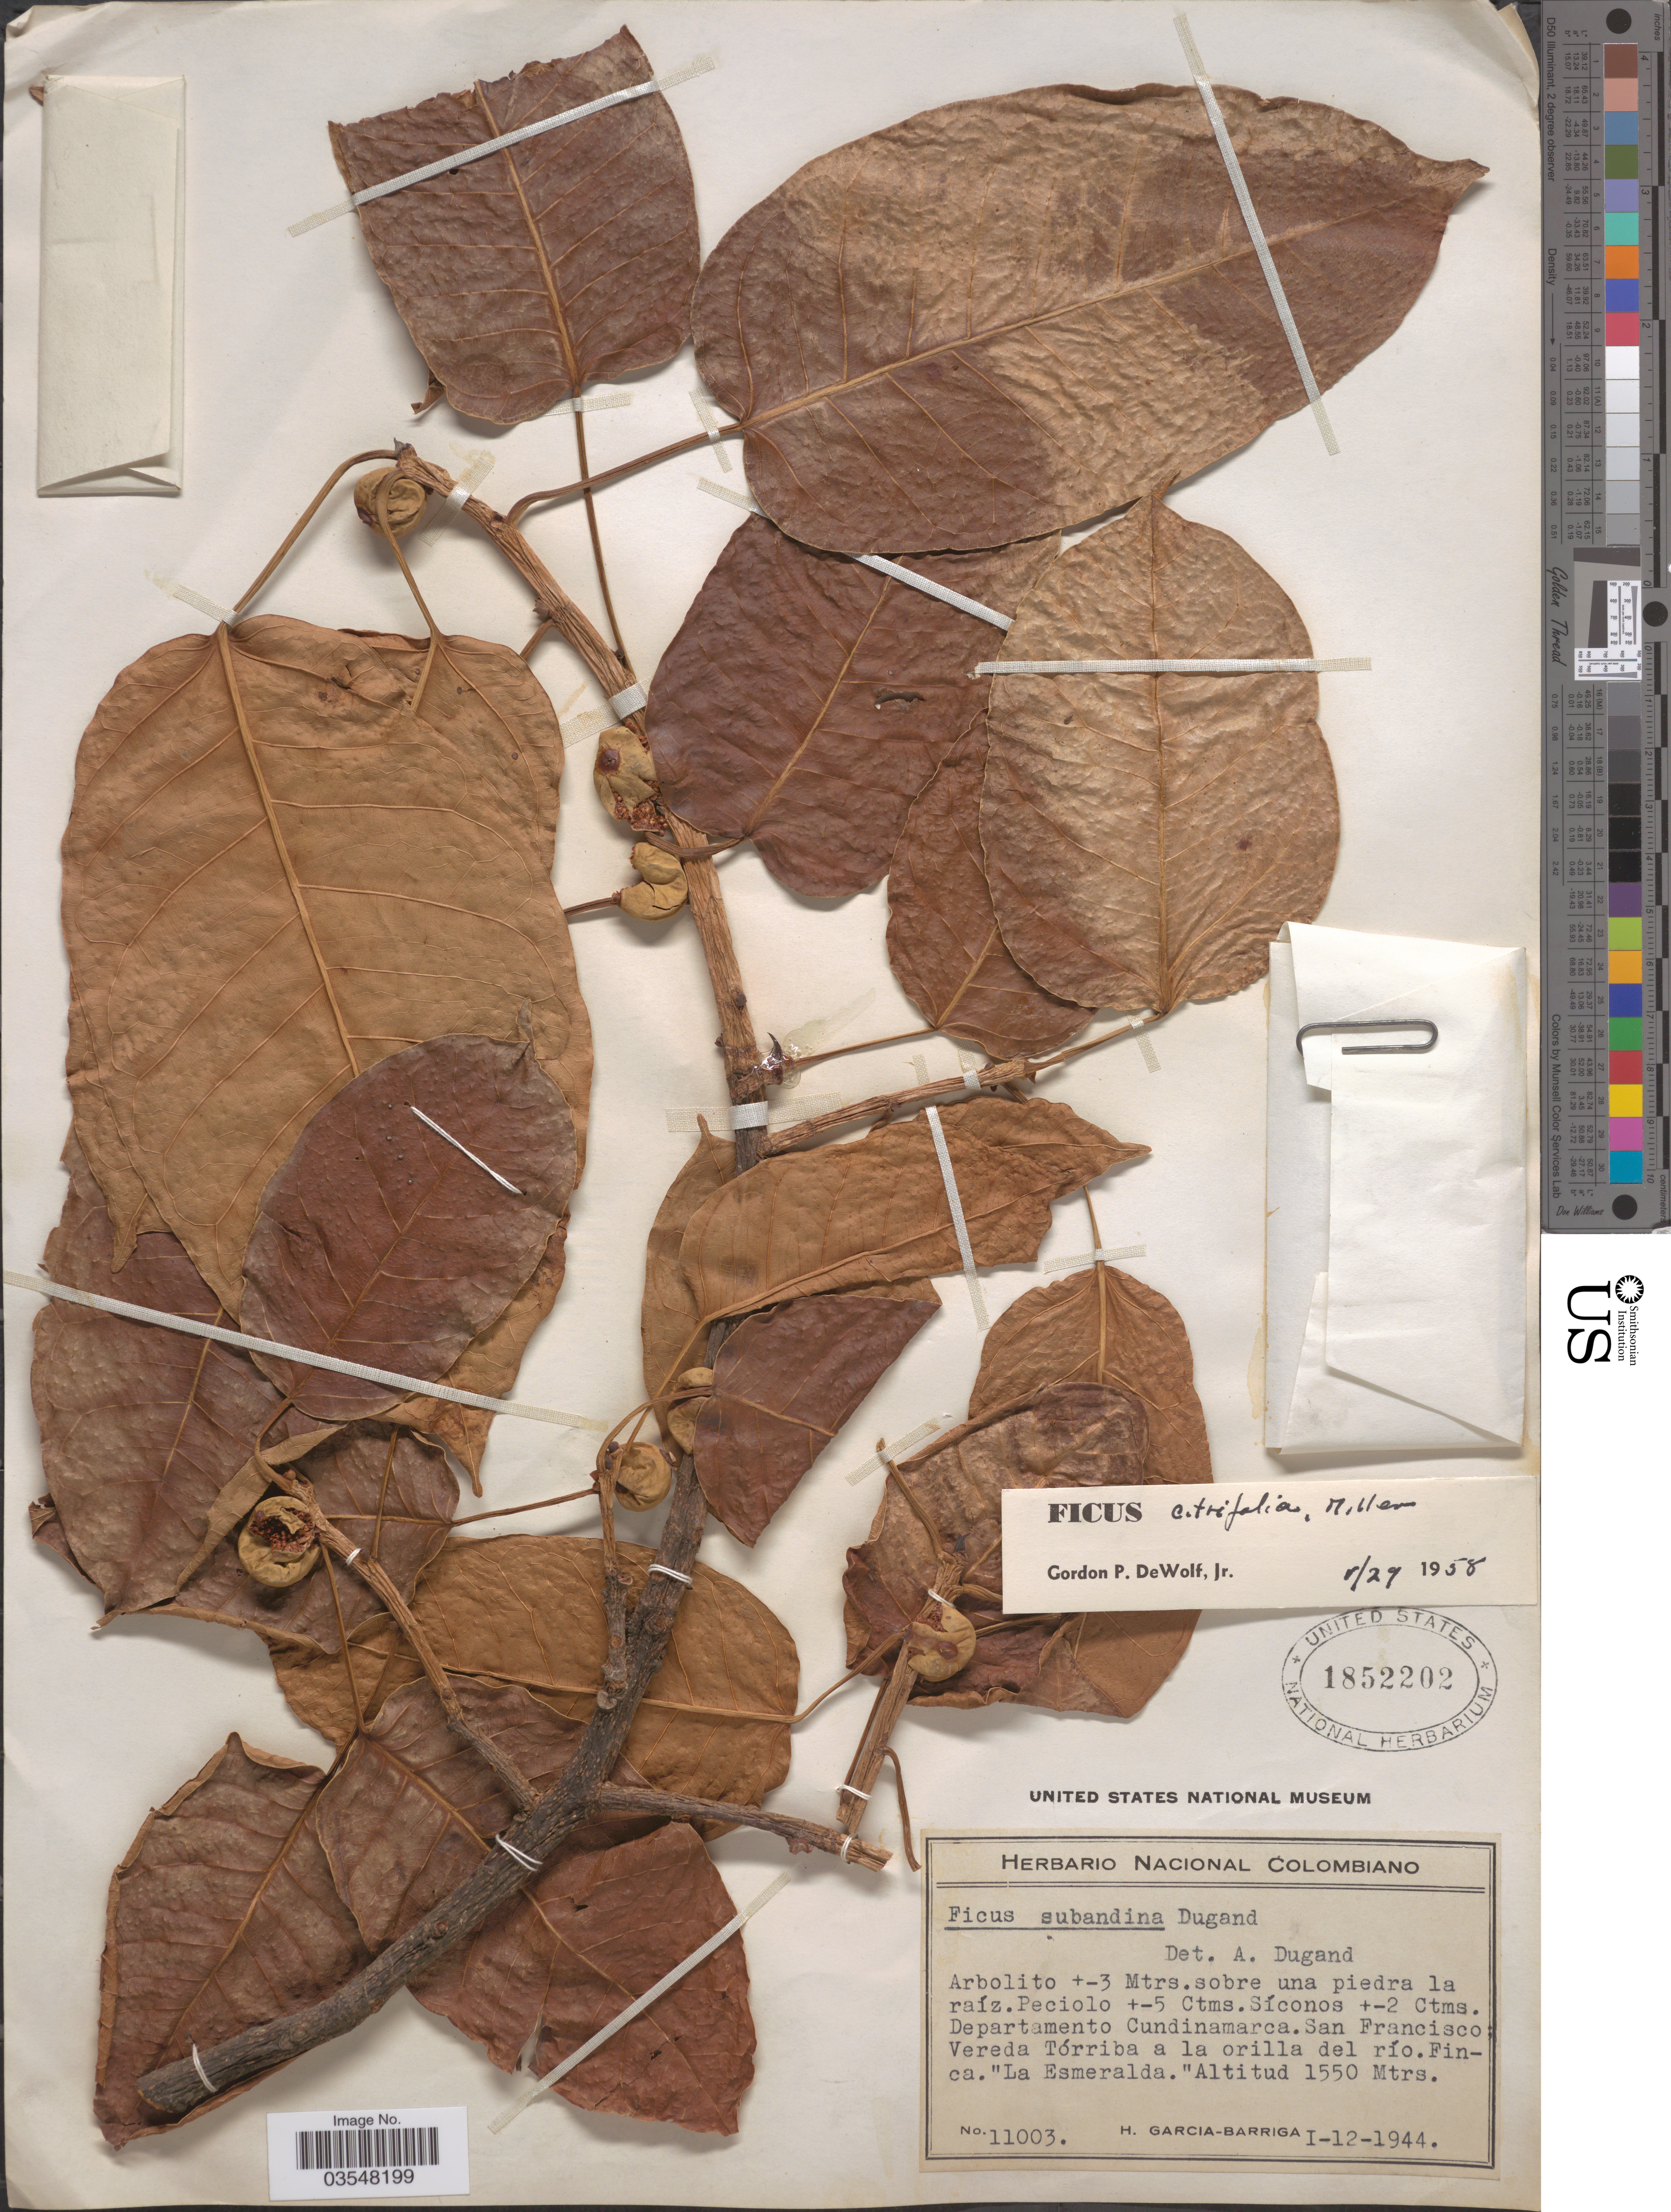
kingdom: Plantae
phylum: Tracheophyta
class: Magnoliopsida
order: Rosales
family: Moraceae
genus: Ficus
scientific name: Ficus guaranitica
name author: Chodat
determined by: Cardoso Pederneiras, L.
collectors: H. García Barriga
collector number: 11003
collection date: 1944-01-12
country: Colombia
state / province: Cundinamarca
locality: Departamento Cundinamarca. San Francisco; Vereda Tórriba a la orilla del río. Finca. "La Esmeralda".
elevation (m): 1550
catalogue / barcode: US 1852202